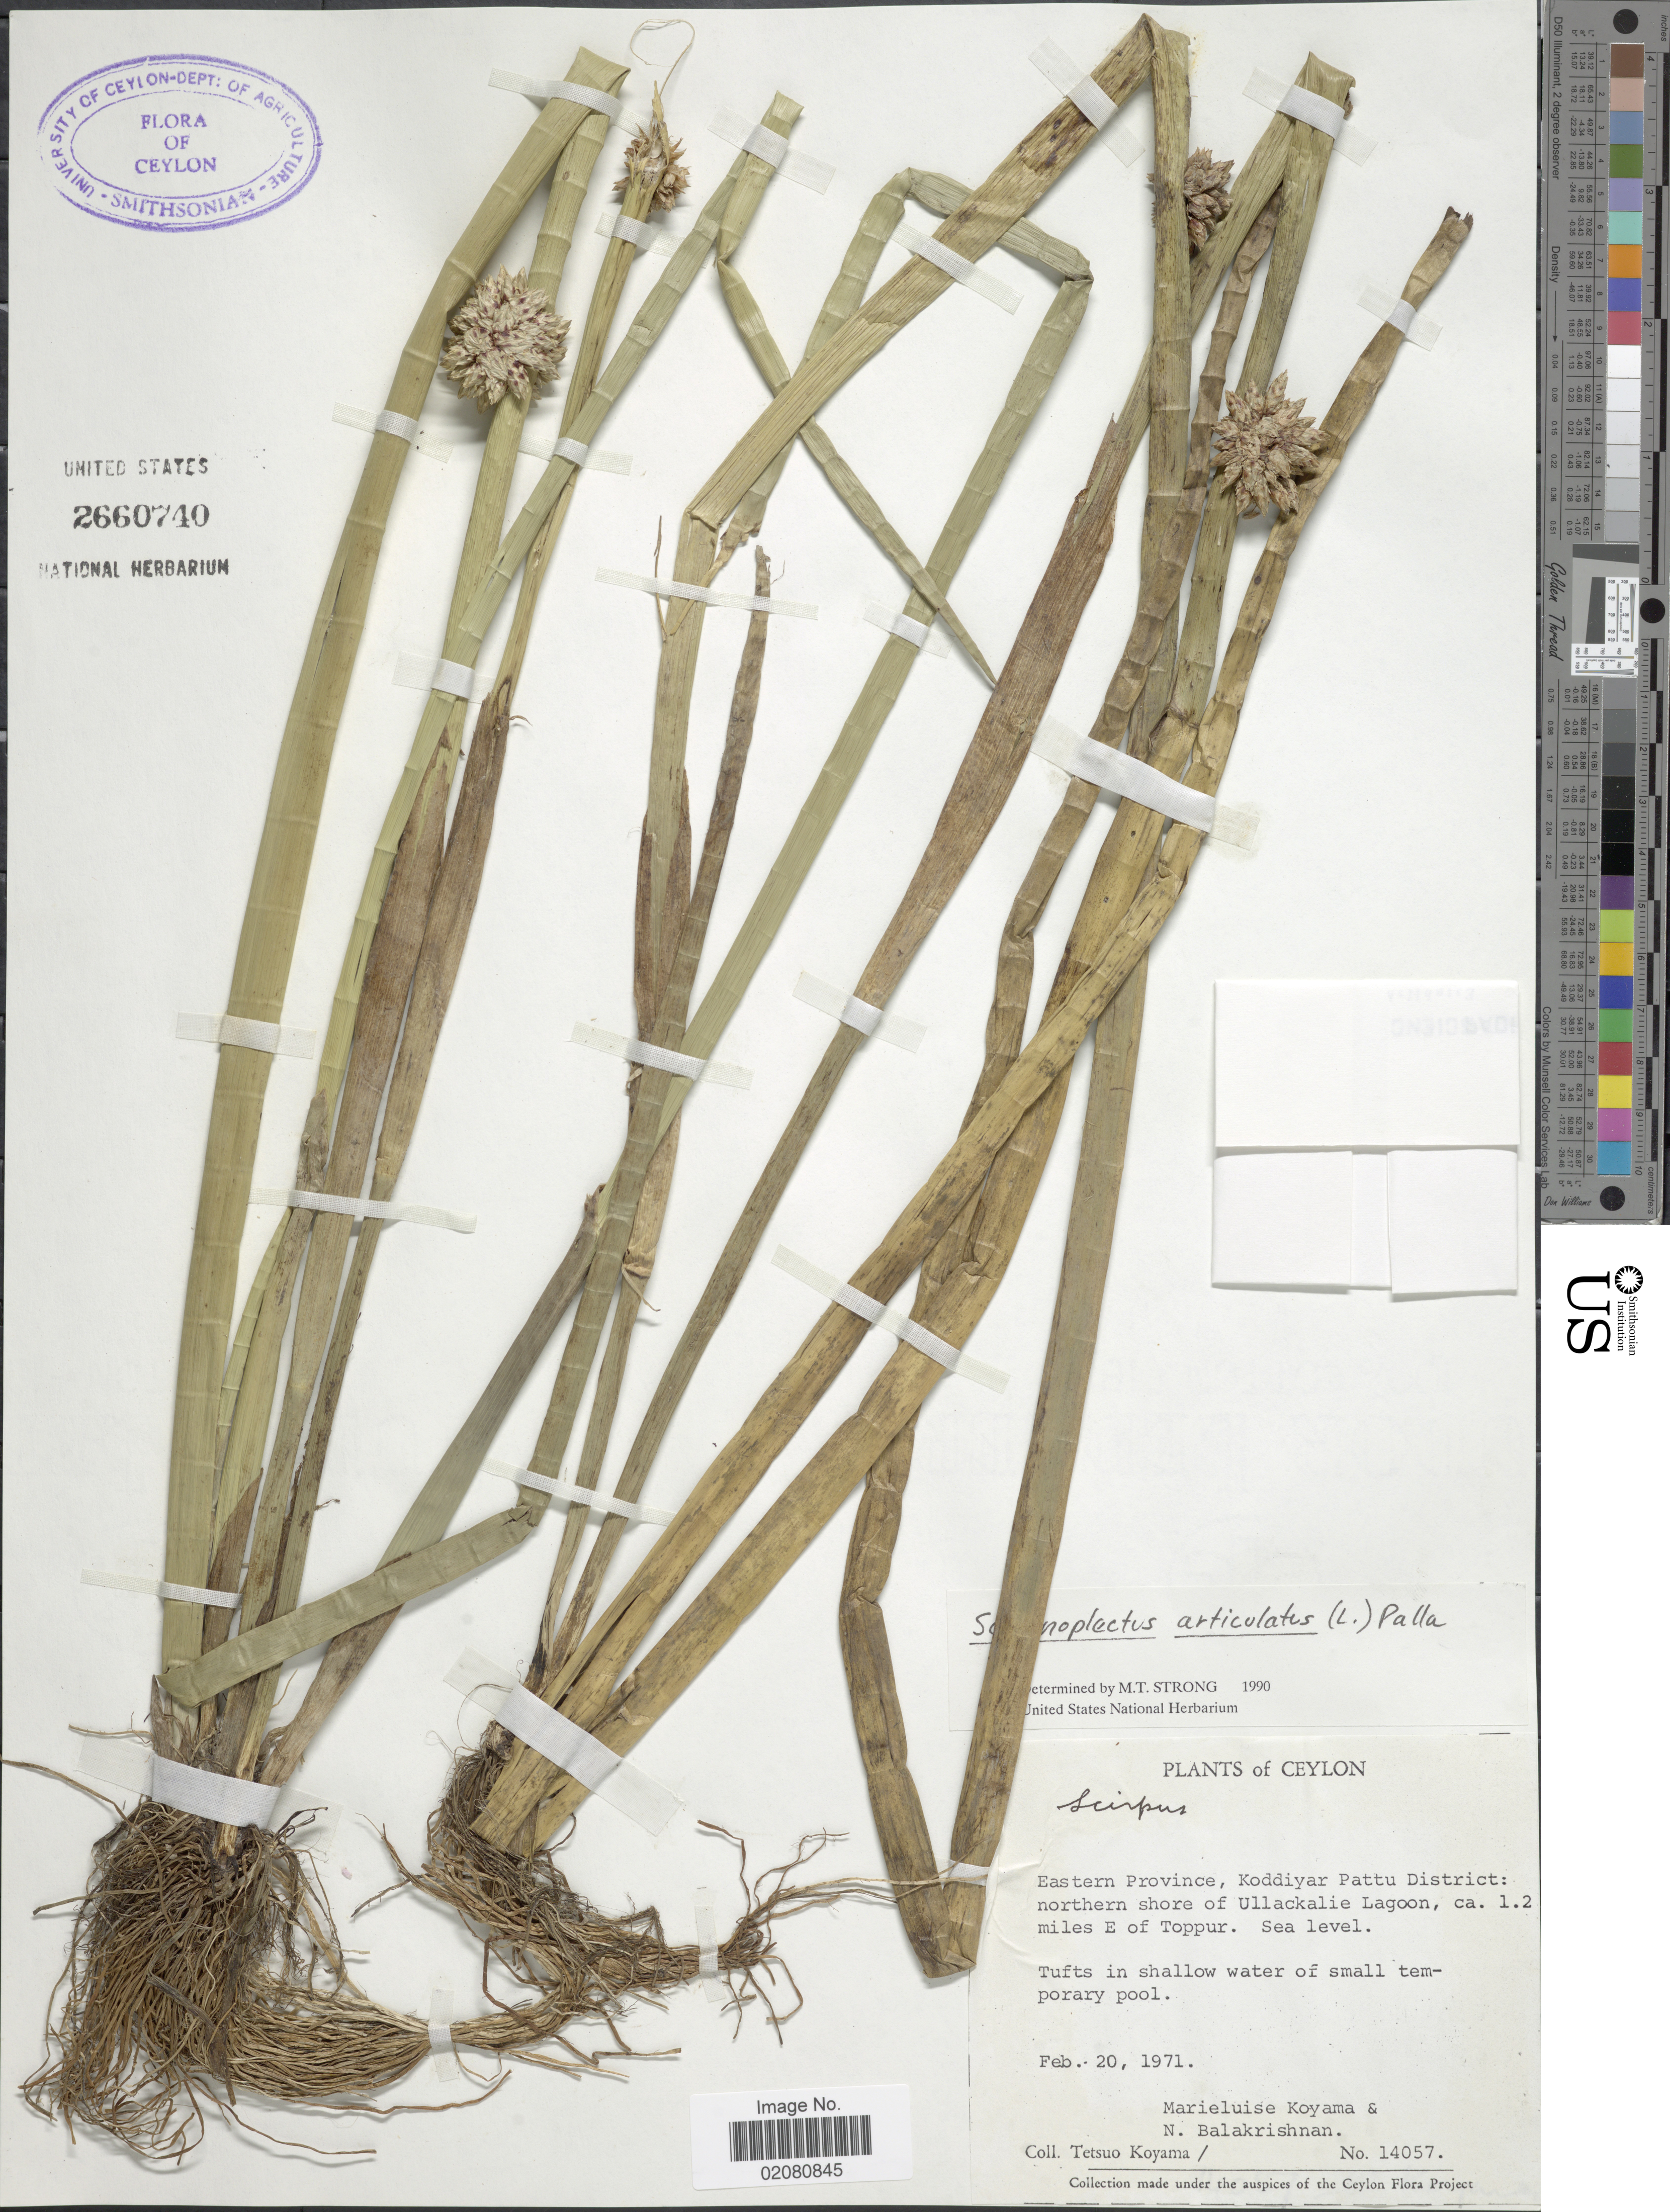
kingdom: Plantae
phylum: Tracheophyta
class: Liliopsida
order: Poales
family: Cyperaceae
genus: Schoenoplectus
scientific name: Schoenoplectus articulatus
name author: (L.) Palla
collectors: T. Koyama, M. Koyama & N. Balakrishnan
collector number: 14057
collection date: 1971-02-20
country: Sri Lanka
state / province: Eastern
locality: Ceylon. Eastern Province, Koddiyar Pattu District: northern shore of Ullackalie Lagoon, ca. 1.2 miles E of Toppur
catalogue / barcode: US 2660740